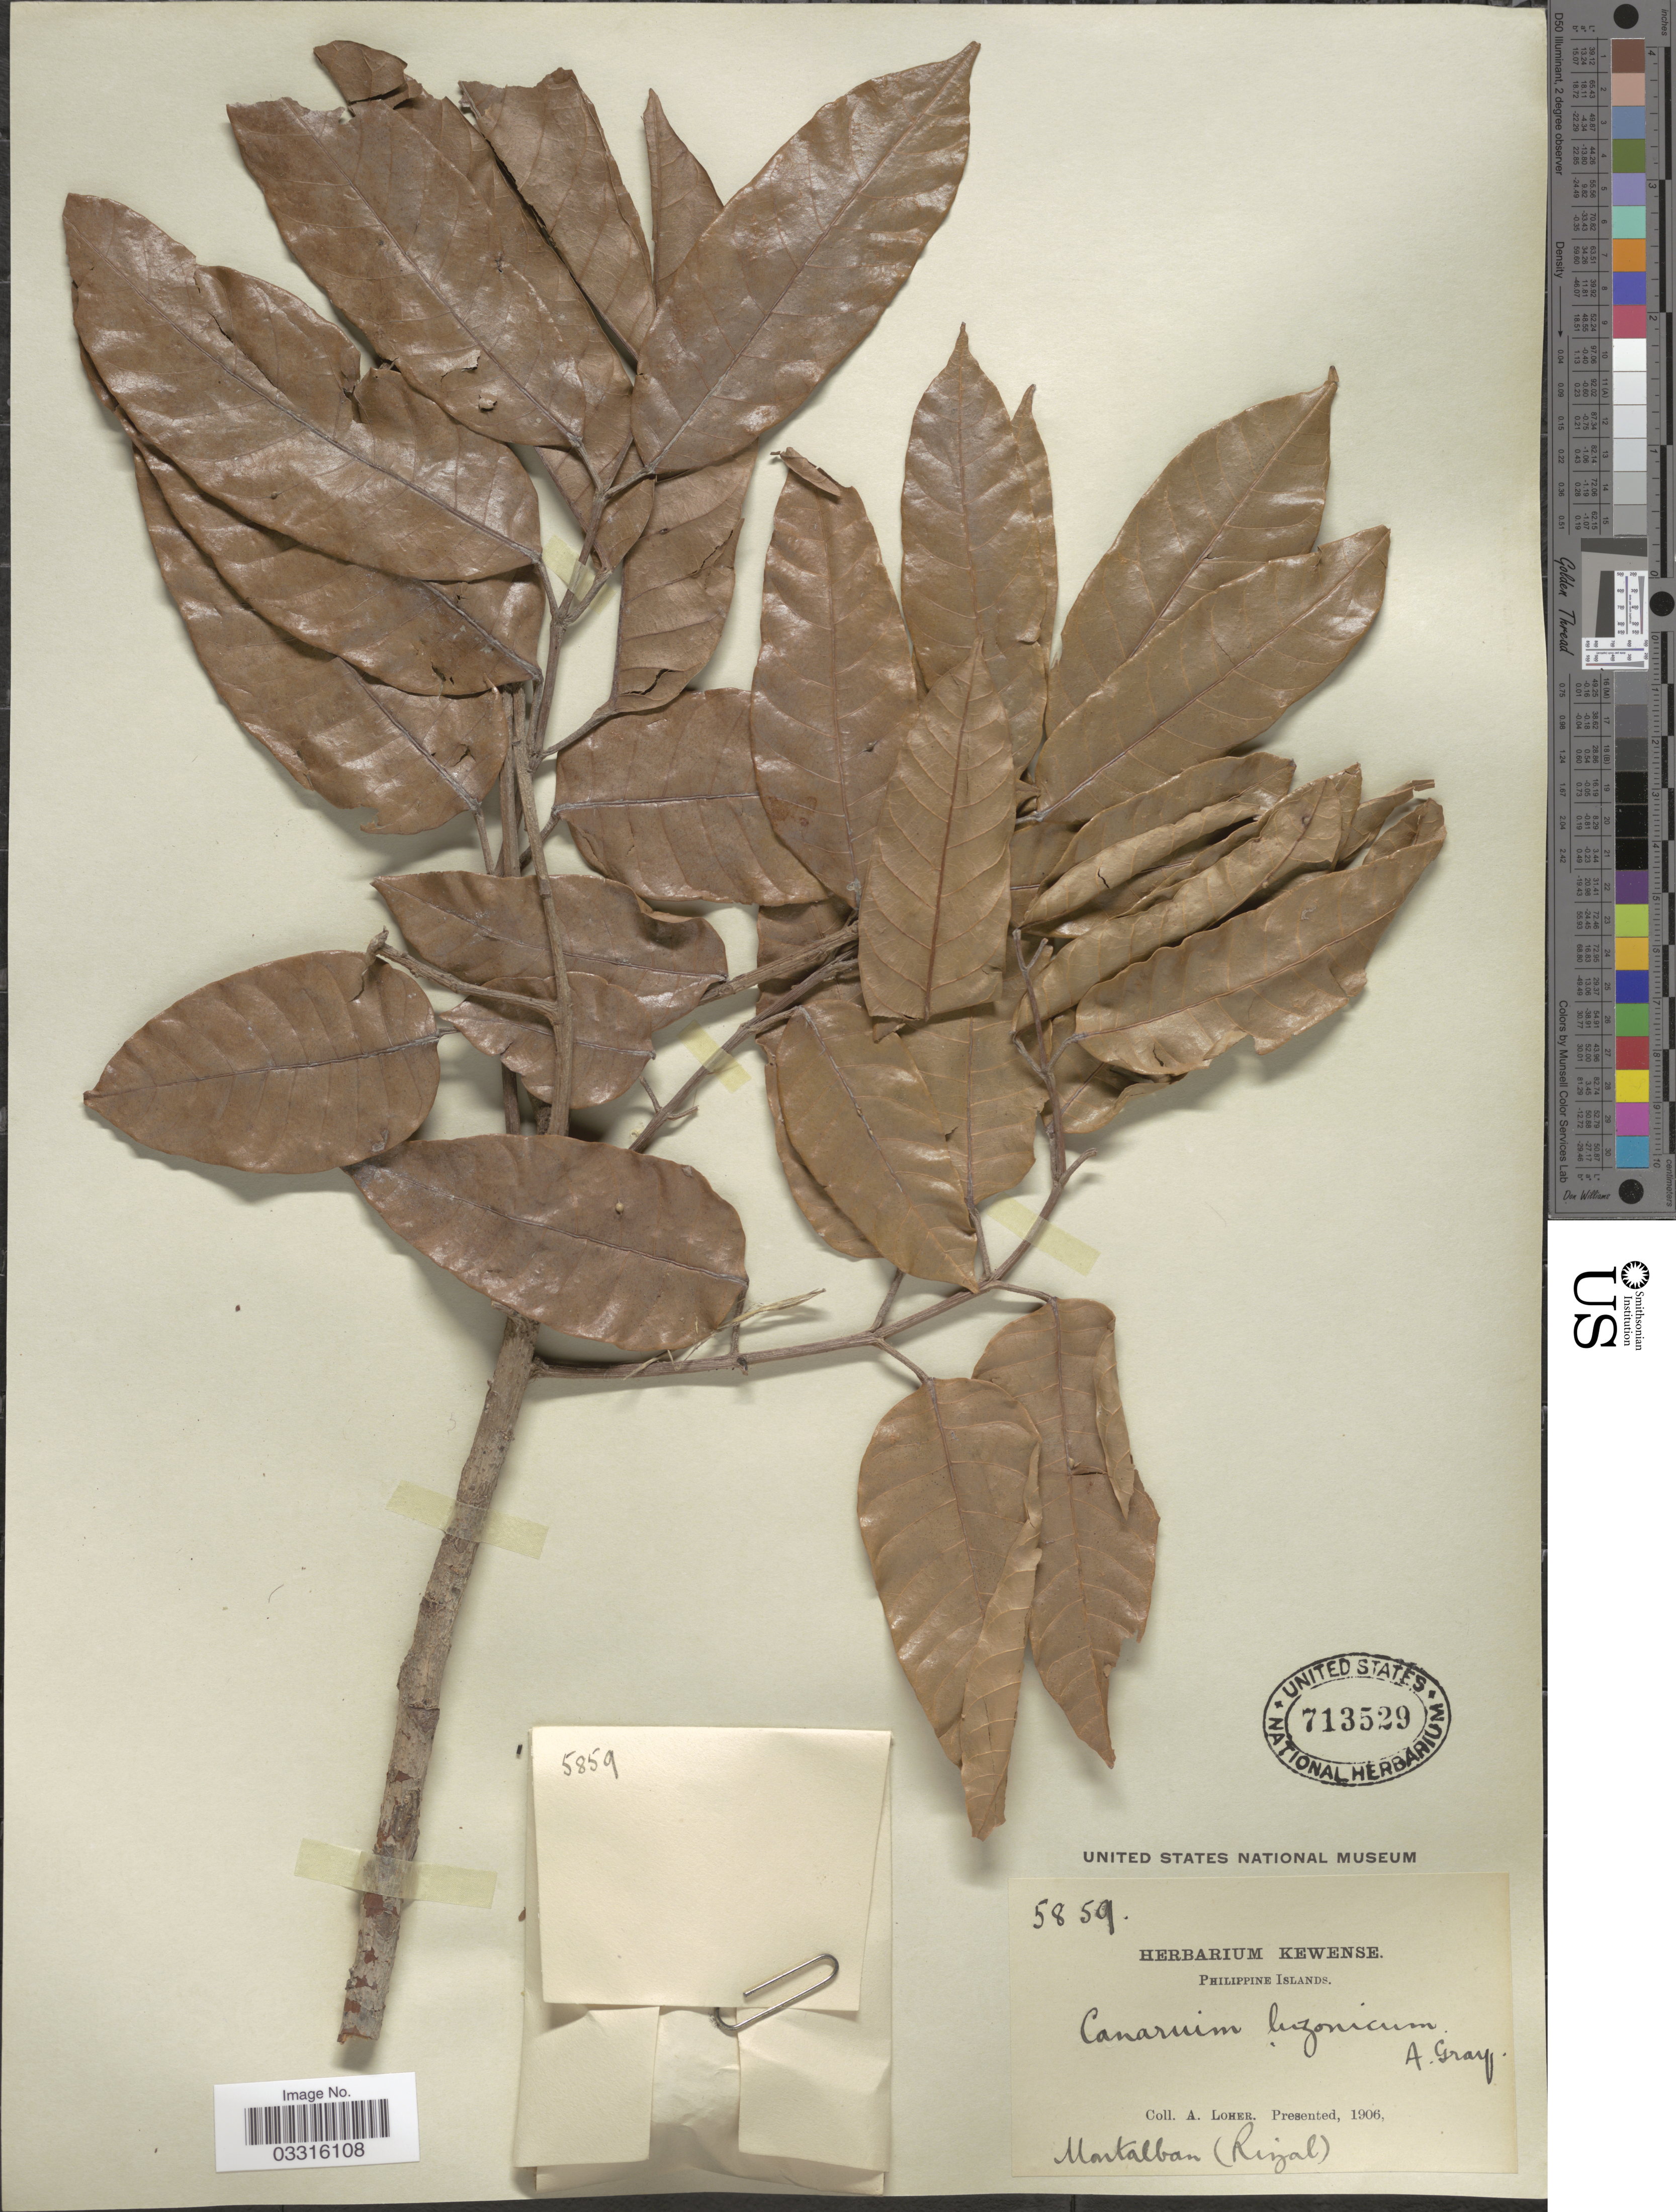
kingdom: Plantae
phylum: Tracheophyta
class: Magnoliopsida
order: Sapindales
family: Burseraceae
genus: Canarium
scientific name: Canarium luzonicum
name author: (Blume) A. Gray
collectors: A. Loher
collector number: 5859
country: Philippines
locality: Montalban (Rizal).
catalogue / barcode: US 713529